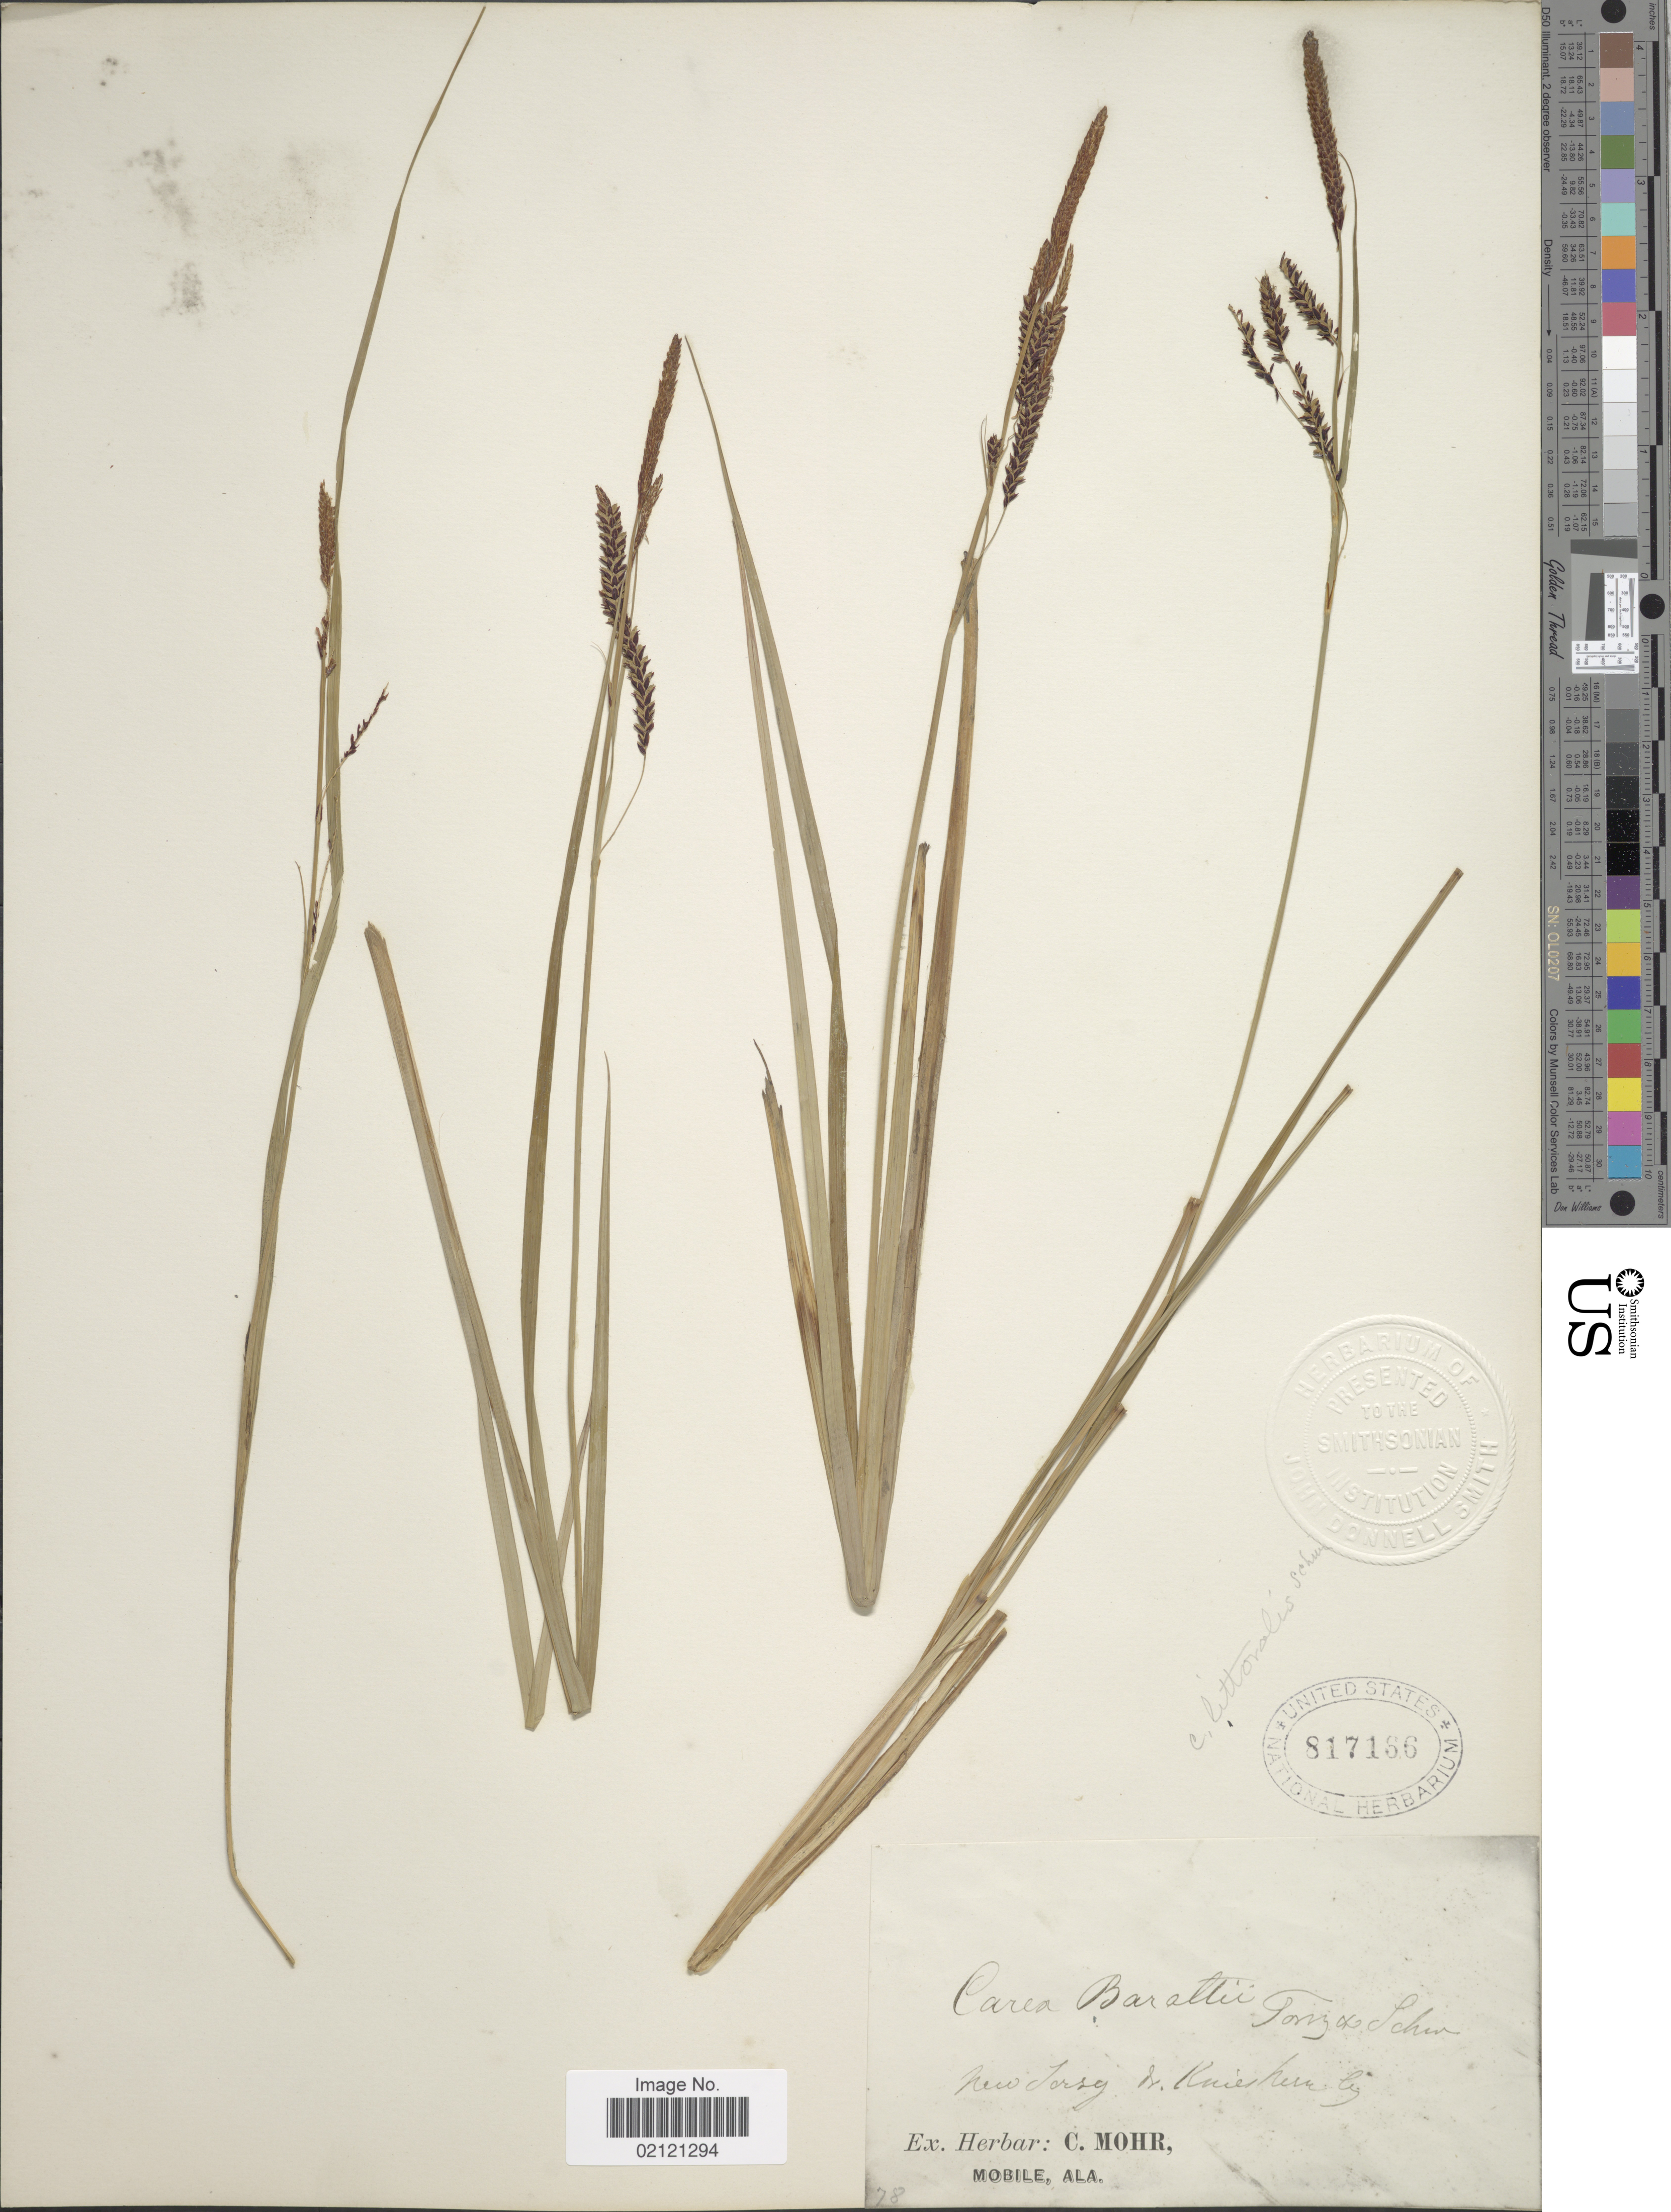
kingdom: Plantae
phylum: Tracheophyta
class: Liliopsida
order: Poales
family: Cyperaceae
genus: Carex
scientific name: Carex barrattii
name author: Torr. ex Schwein.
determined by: Strong, Mark T., (BOT), Smithsonian Institution - National Museum of Natural History (UNITED STATES)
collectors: Knieskern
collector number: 78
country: United States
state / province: New Jersey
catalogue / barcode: US 817166